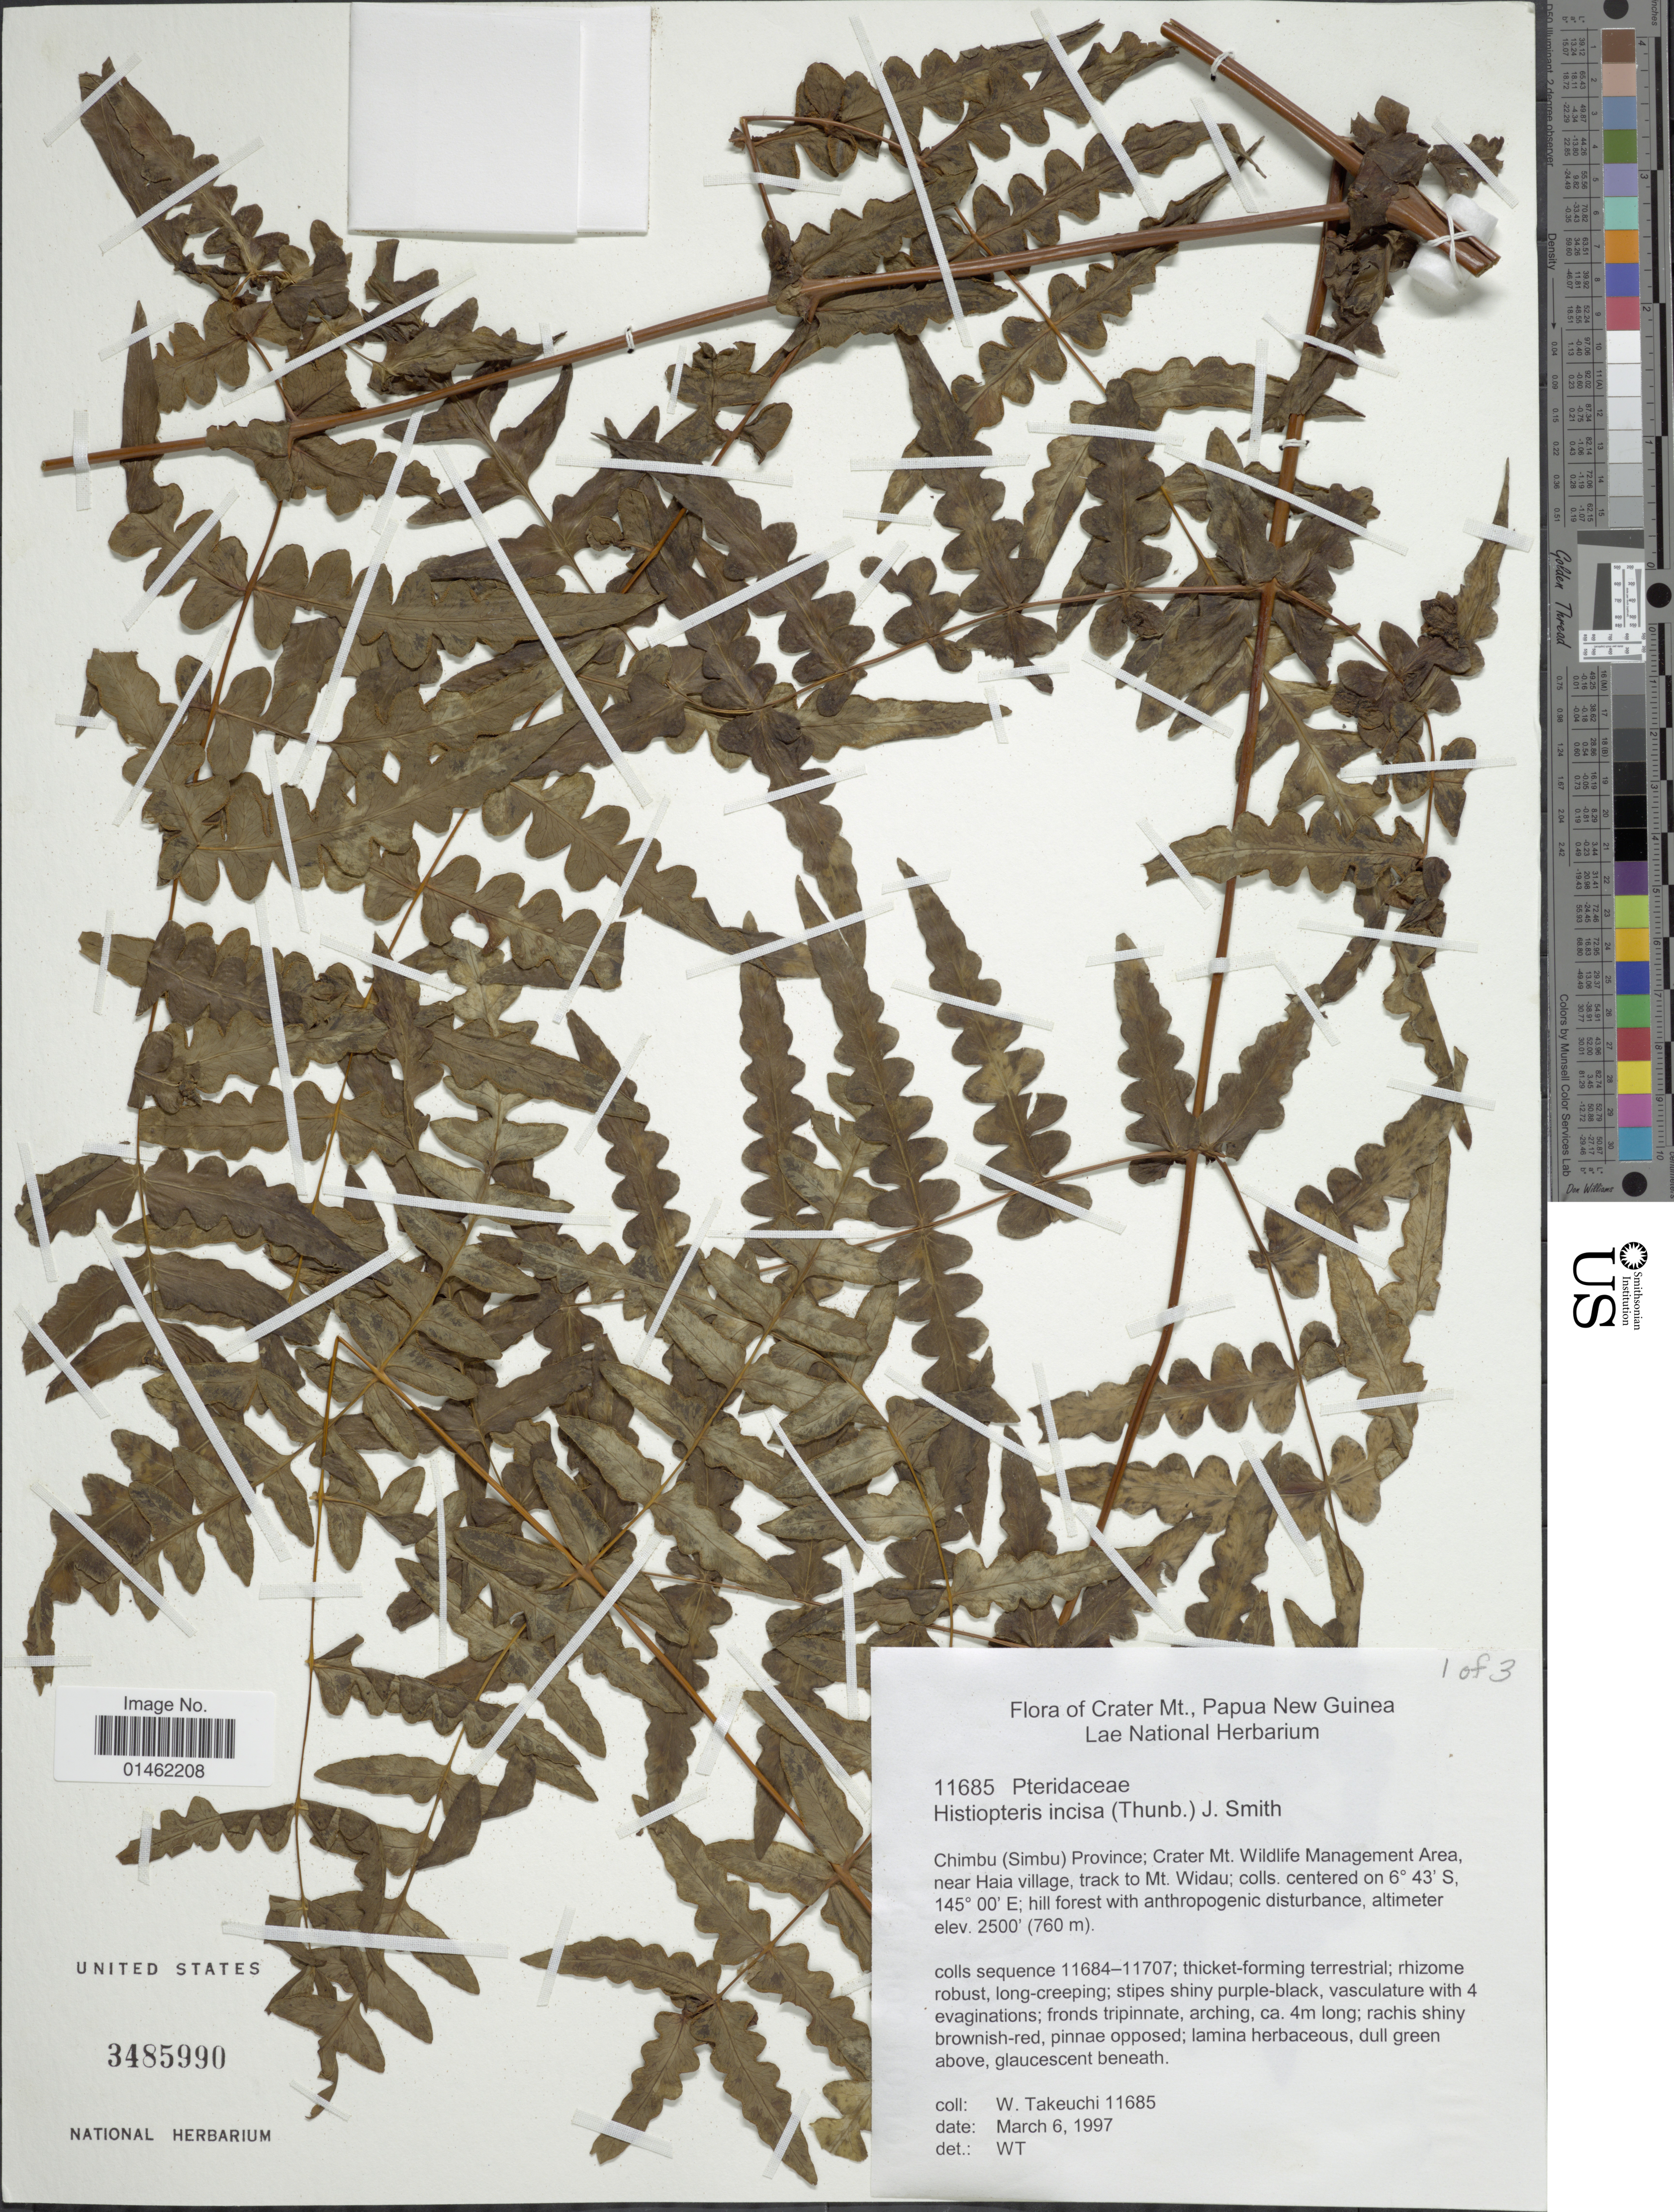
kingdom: Plantae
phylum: Tracheophyta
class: Polypodiopsida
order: Polypodiales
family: Dennstaedtiaceae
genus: Histiopteris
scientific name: Histiopteris incisa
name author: (Thunb.) J. Sm.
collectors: W. Takeuchi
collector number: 11685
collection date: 1997-03-06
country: Papua New Guinea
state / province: Chimbu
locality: Chimbu (Simbu) Province; Crater Mt Wildlife Management Area, near Haia village, track to Mt Widau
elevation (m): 762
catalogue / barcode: US 3485990